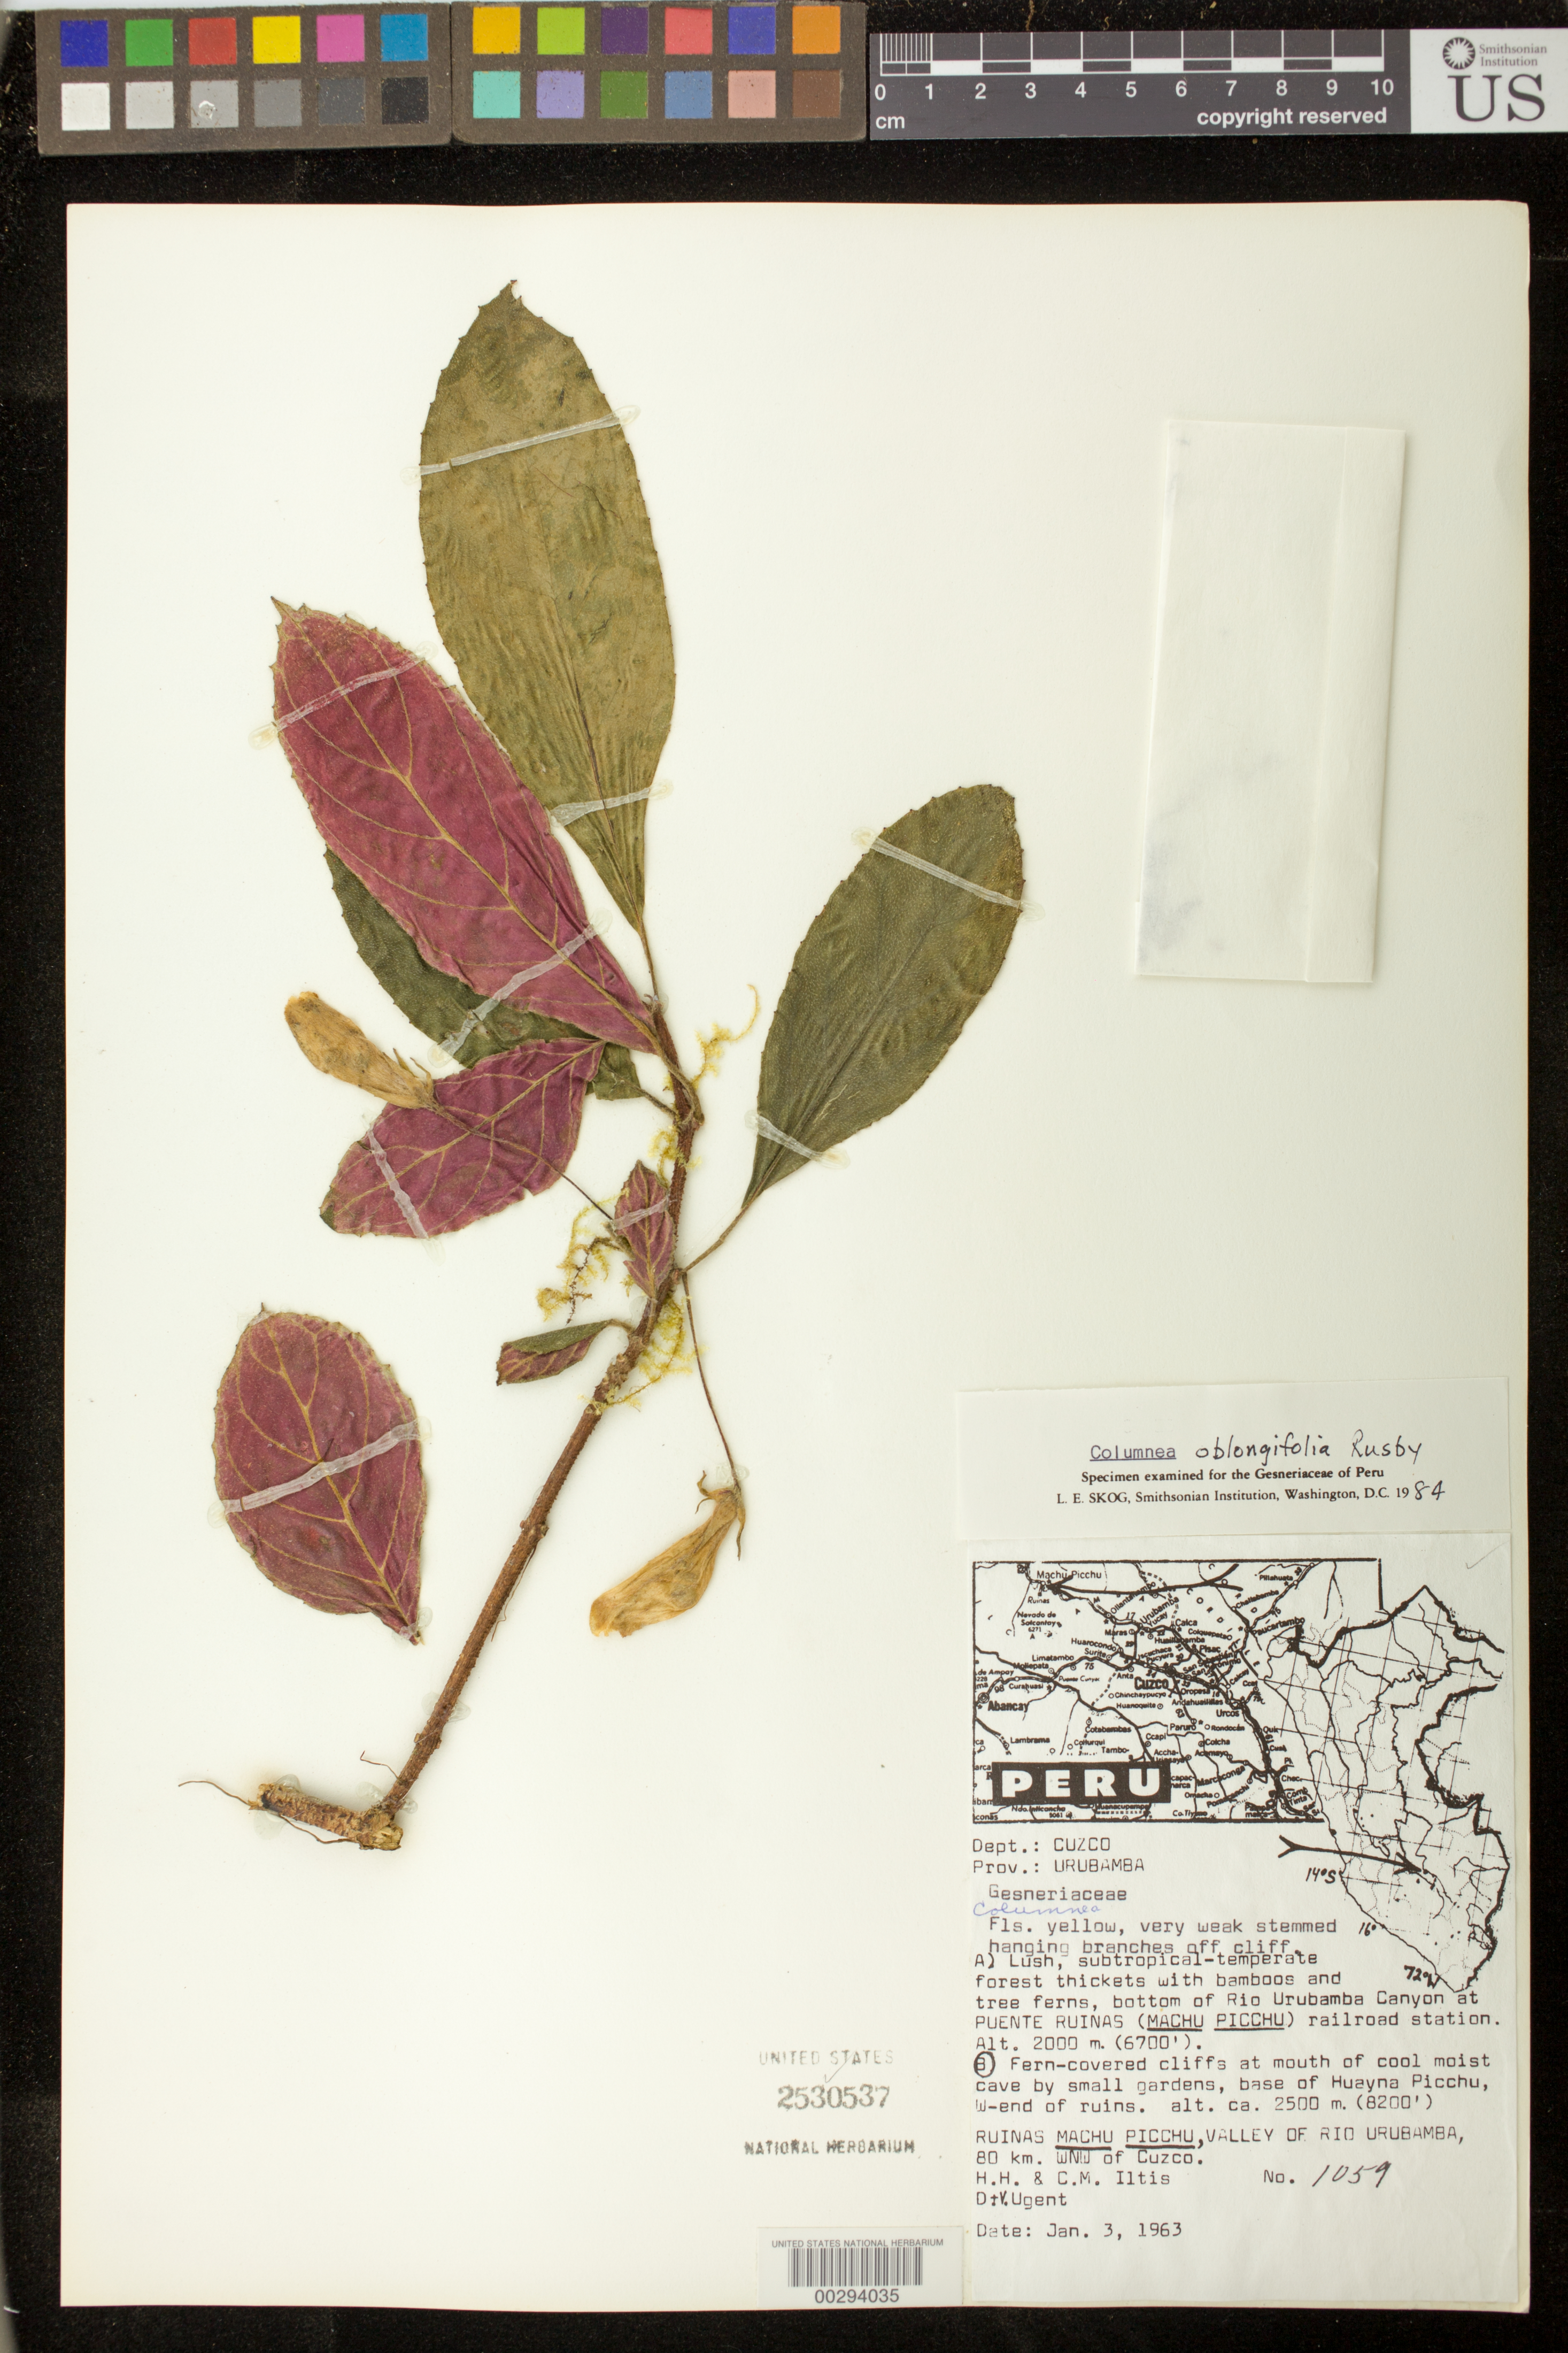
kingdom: Plantae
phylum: Tracheophyta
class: Magnoliopsida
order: Lamiales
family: Gesneriaceae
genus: Columnea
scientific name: Columnea oblongifolia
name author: Rusby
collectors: H. H. Iltis, C. M Iltis, D. Ugent & V. Ugent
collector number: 1059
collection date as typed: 03 Jan 1963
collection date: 1963-01-03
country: Peru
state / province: Cusco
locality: Urubamba, base of Huayna Picchu, W-end of ruins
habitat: Fern-covered cliffs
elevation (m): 2500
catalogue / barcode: US 2530537